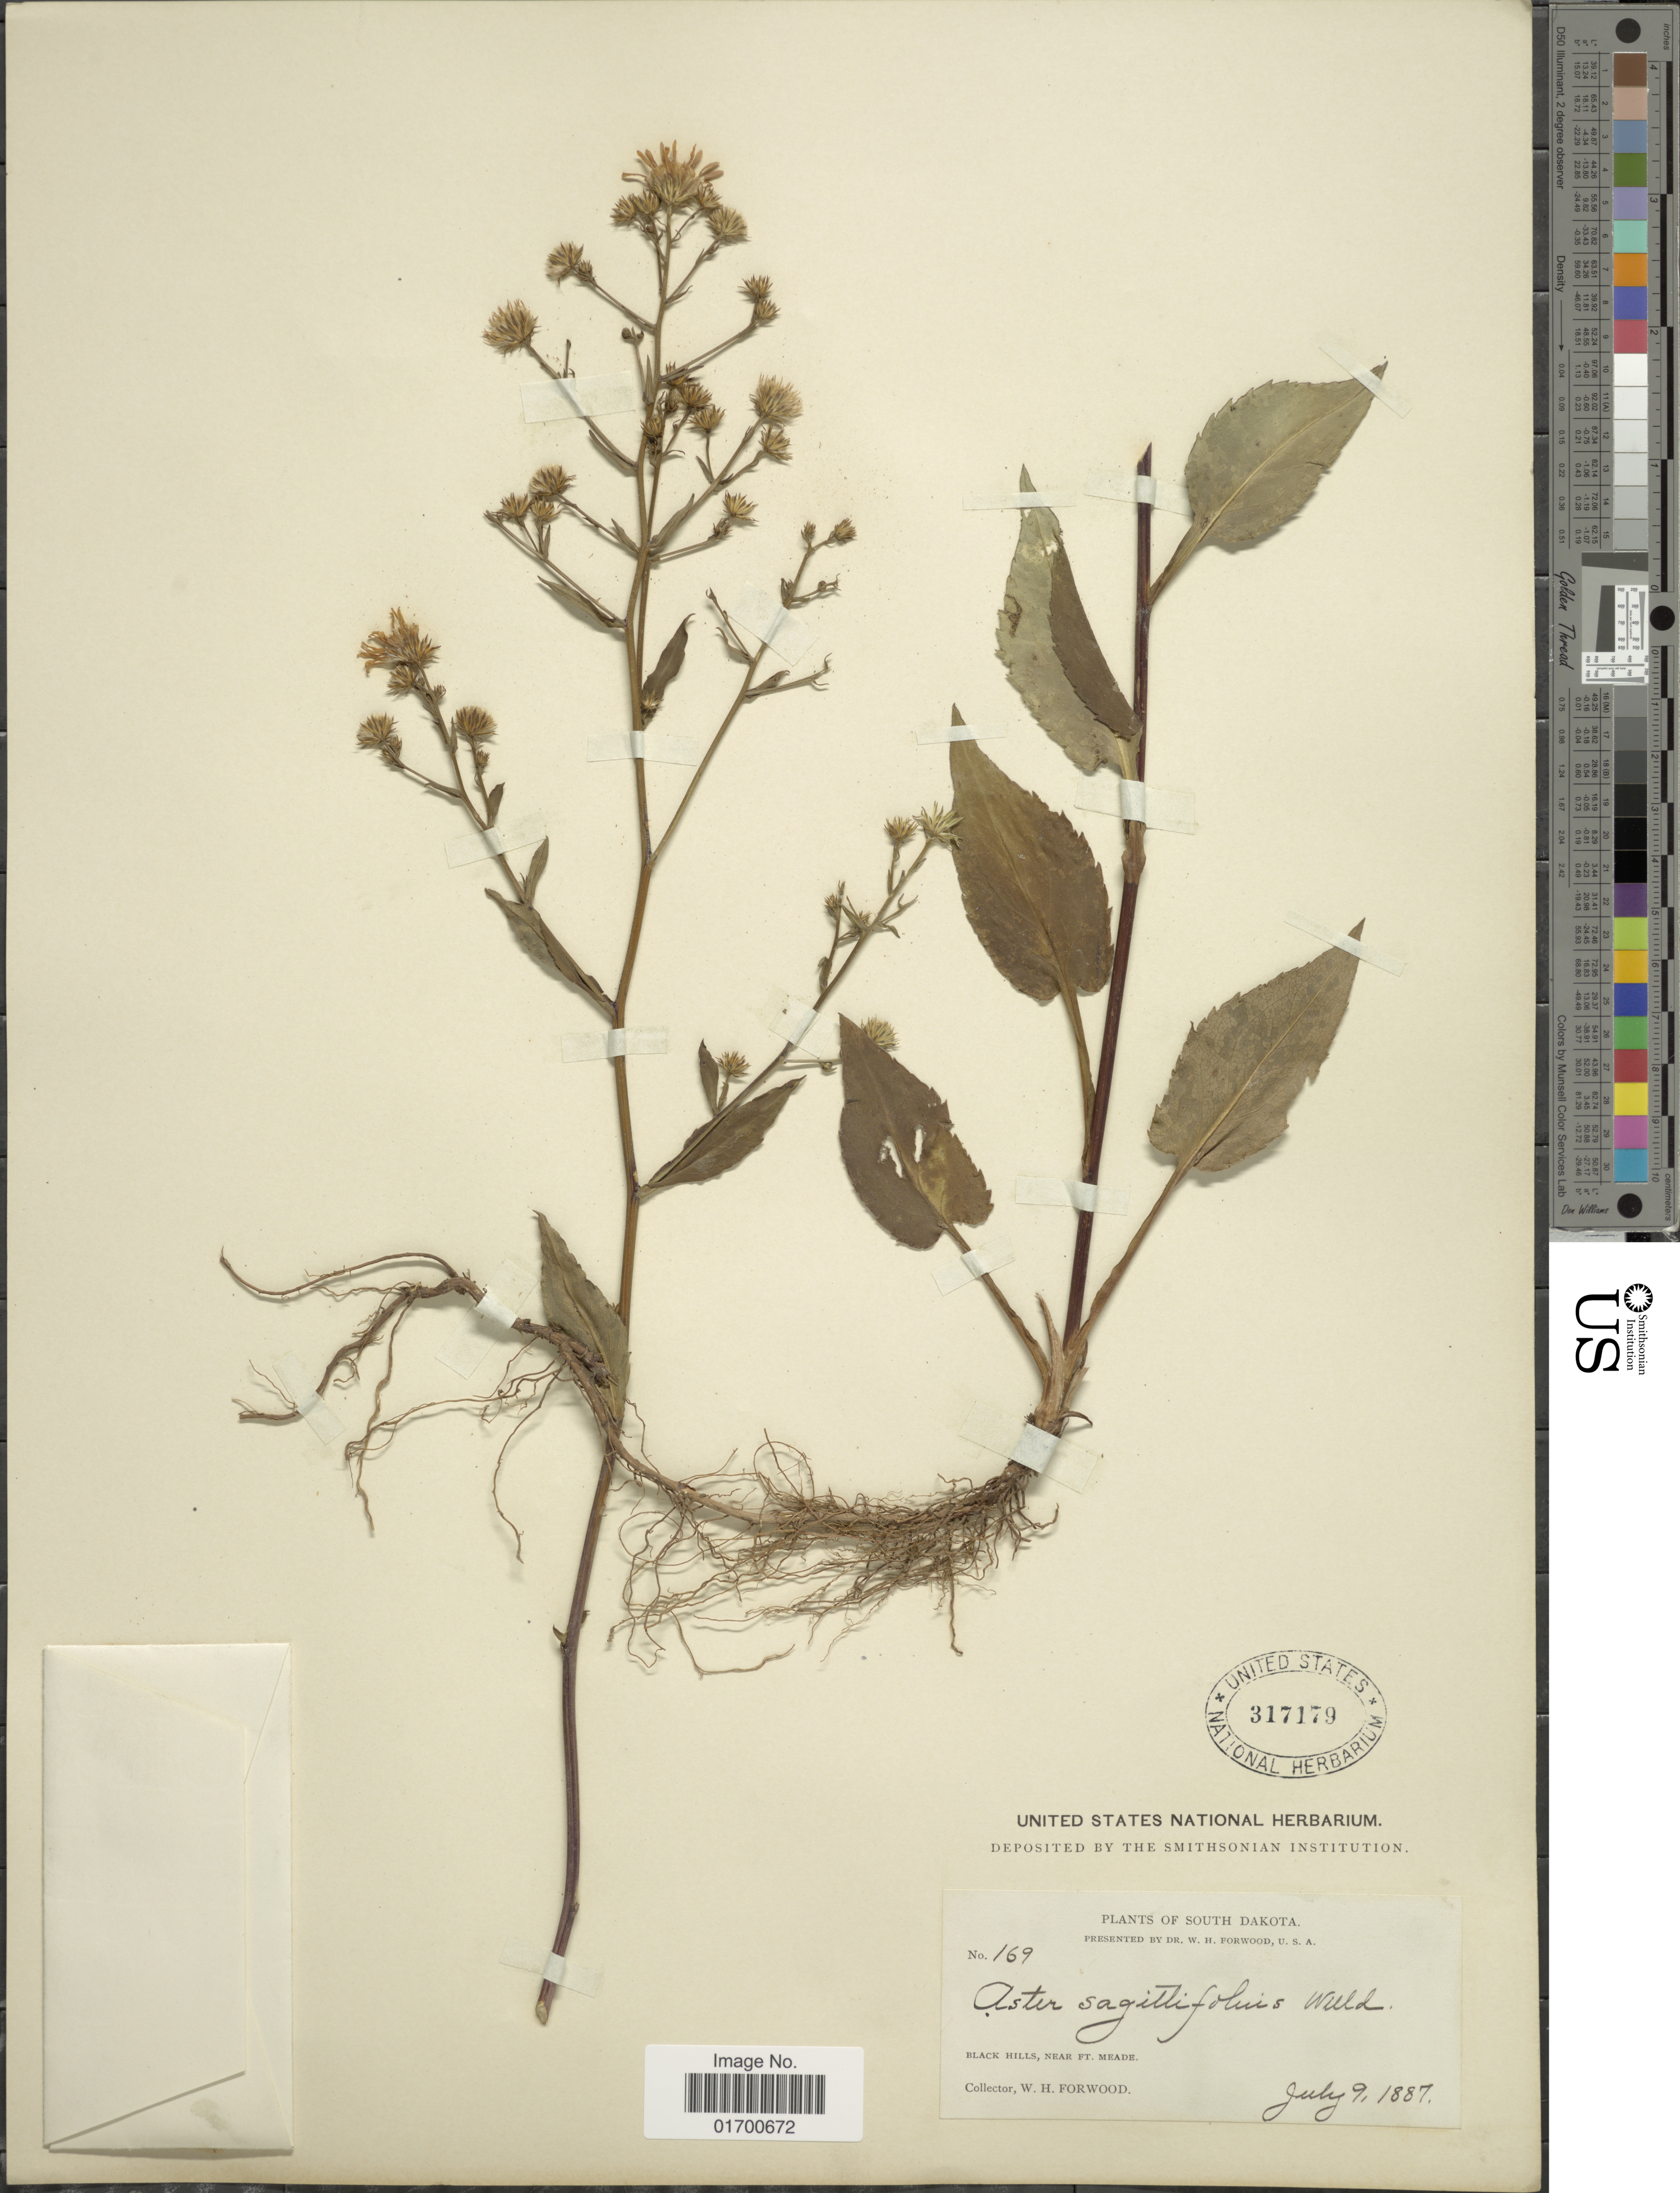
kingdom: Plantae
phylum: Tracheophyta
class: Magnoliopsida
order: Asterales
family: Asteraceae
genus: Symphyotrichum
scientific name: Symphyotrichum ciliolatum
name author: (Lindl.) Á. Löve & D. Löve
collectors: W. Forwood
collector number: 169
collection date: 1887-07-09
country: United States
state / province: South Dakota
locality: Black Hills, Near Ft. Madre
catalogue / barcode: US 317179